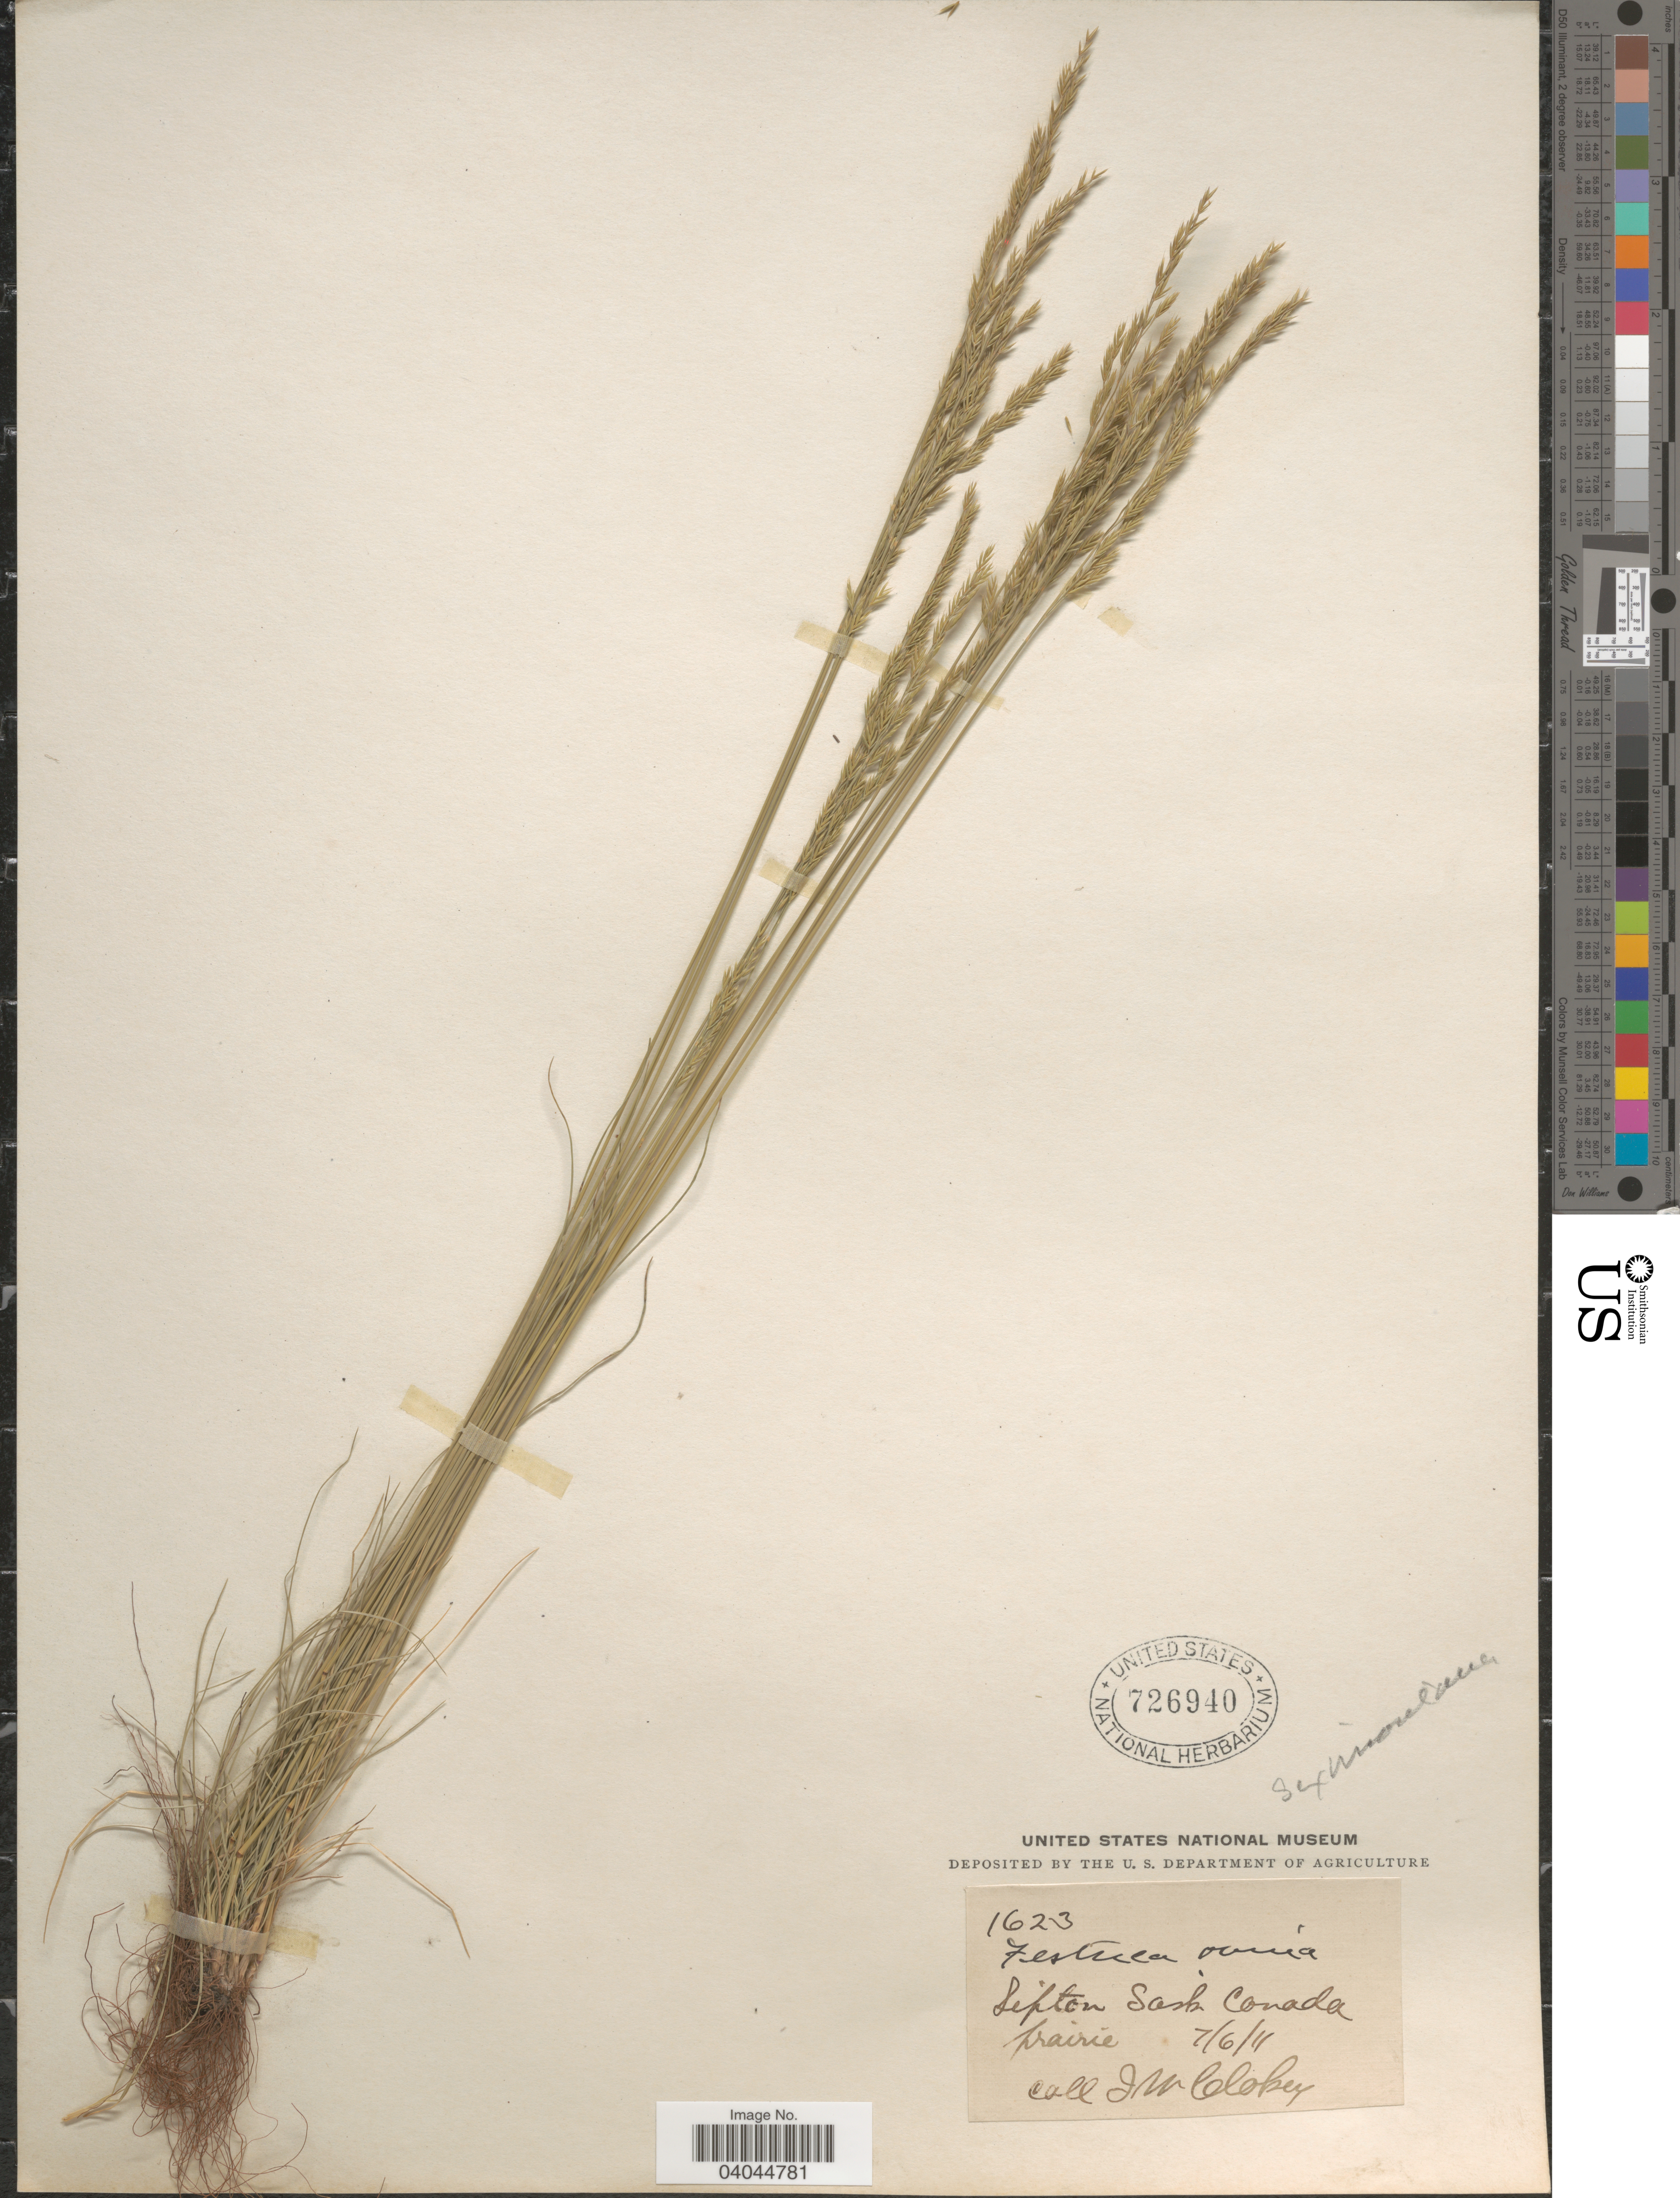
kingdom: Plantae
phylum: Tracheophyta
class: Liliopsida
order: Poales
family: Poaceae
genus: Festuca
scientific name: Festuca ovina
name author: L.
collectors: I. W. Clokey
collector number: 1623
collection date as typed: Transcribed d/m/y: 6/7/11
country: Canada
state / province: Saskatchewan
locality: Silton.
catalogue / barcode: US 726940